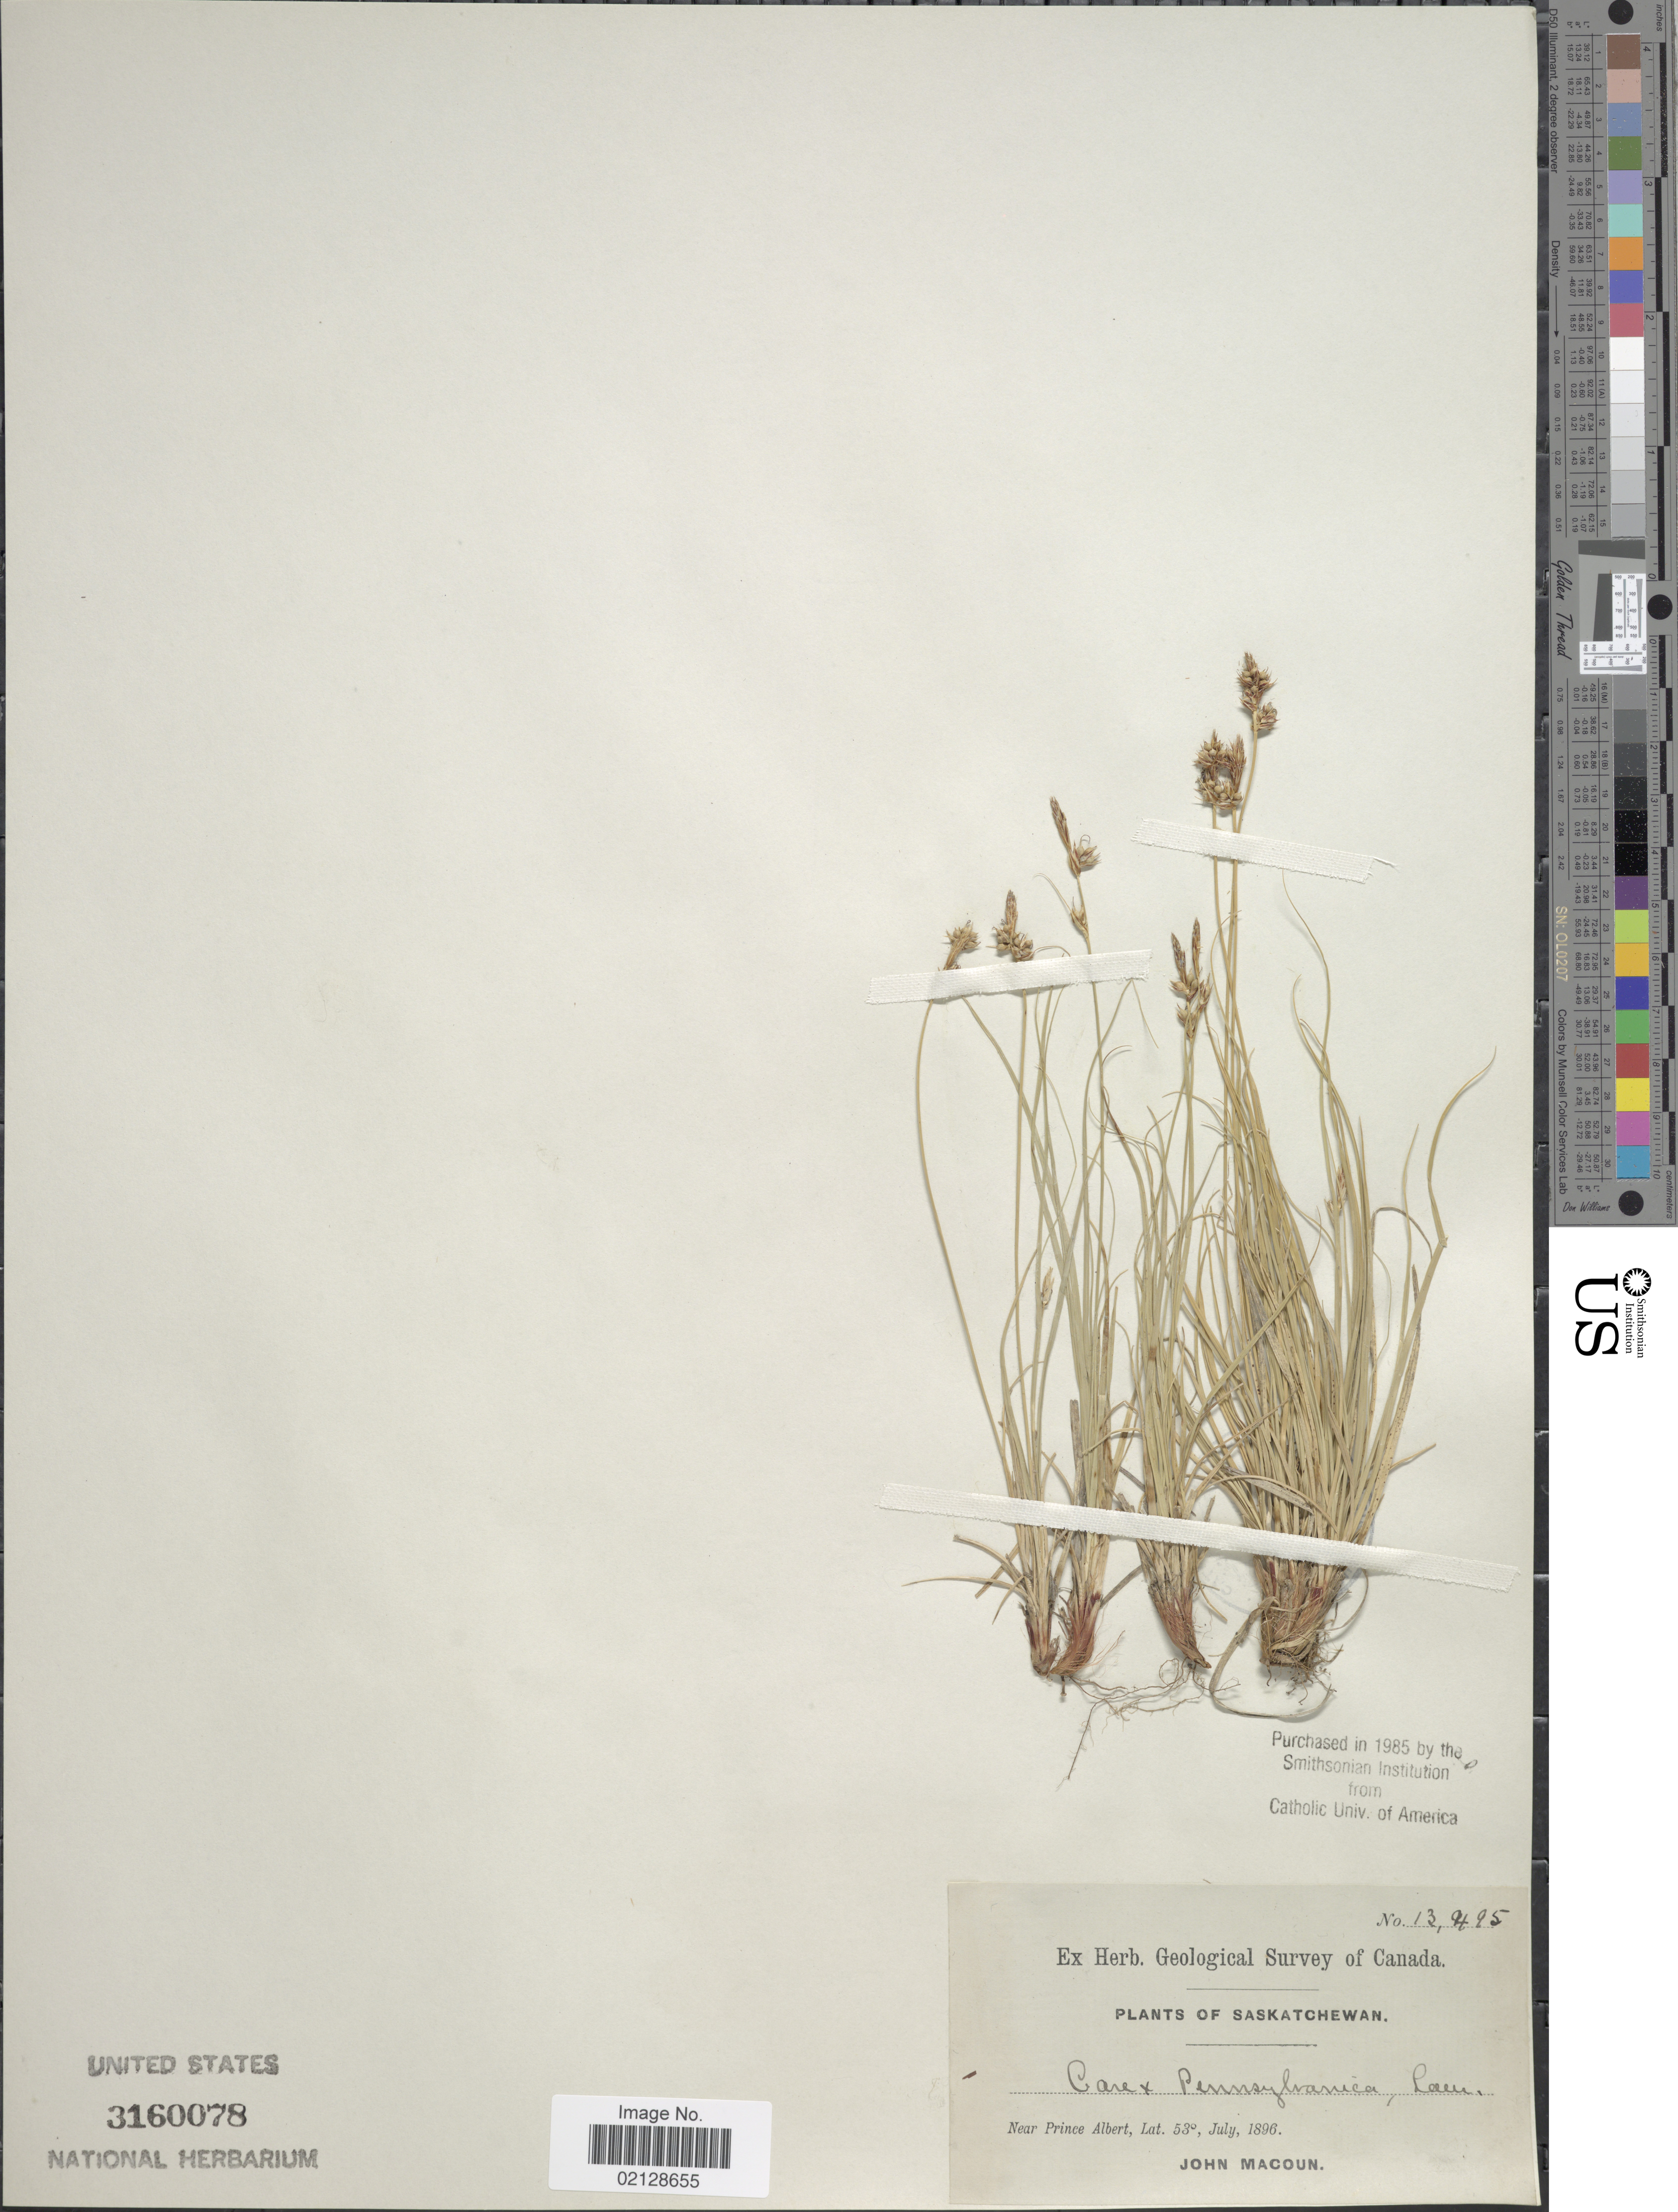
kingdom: Plantae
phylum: Tracheophyta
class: Liliopsida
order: Poales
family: Cyperaceae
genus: Carex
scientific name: Carex pensylvanica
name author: Lam.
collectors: J. Macoun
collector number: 13495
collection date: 1896-07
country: Canada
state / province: Saskatchewan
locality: Near Prince Albert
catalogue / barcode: US 3160078